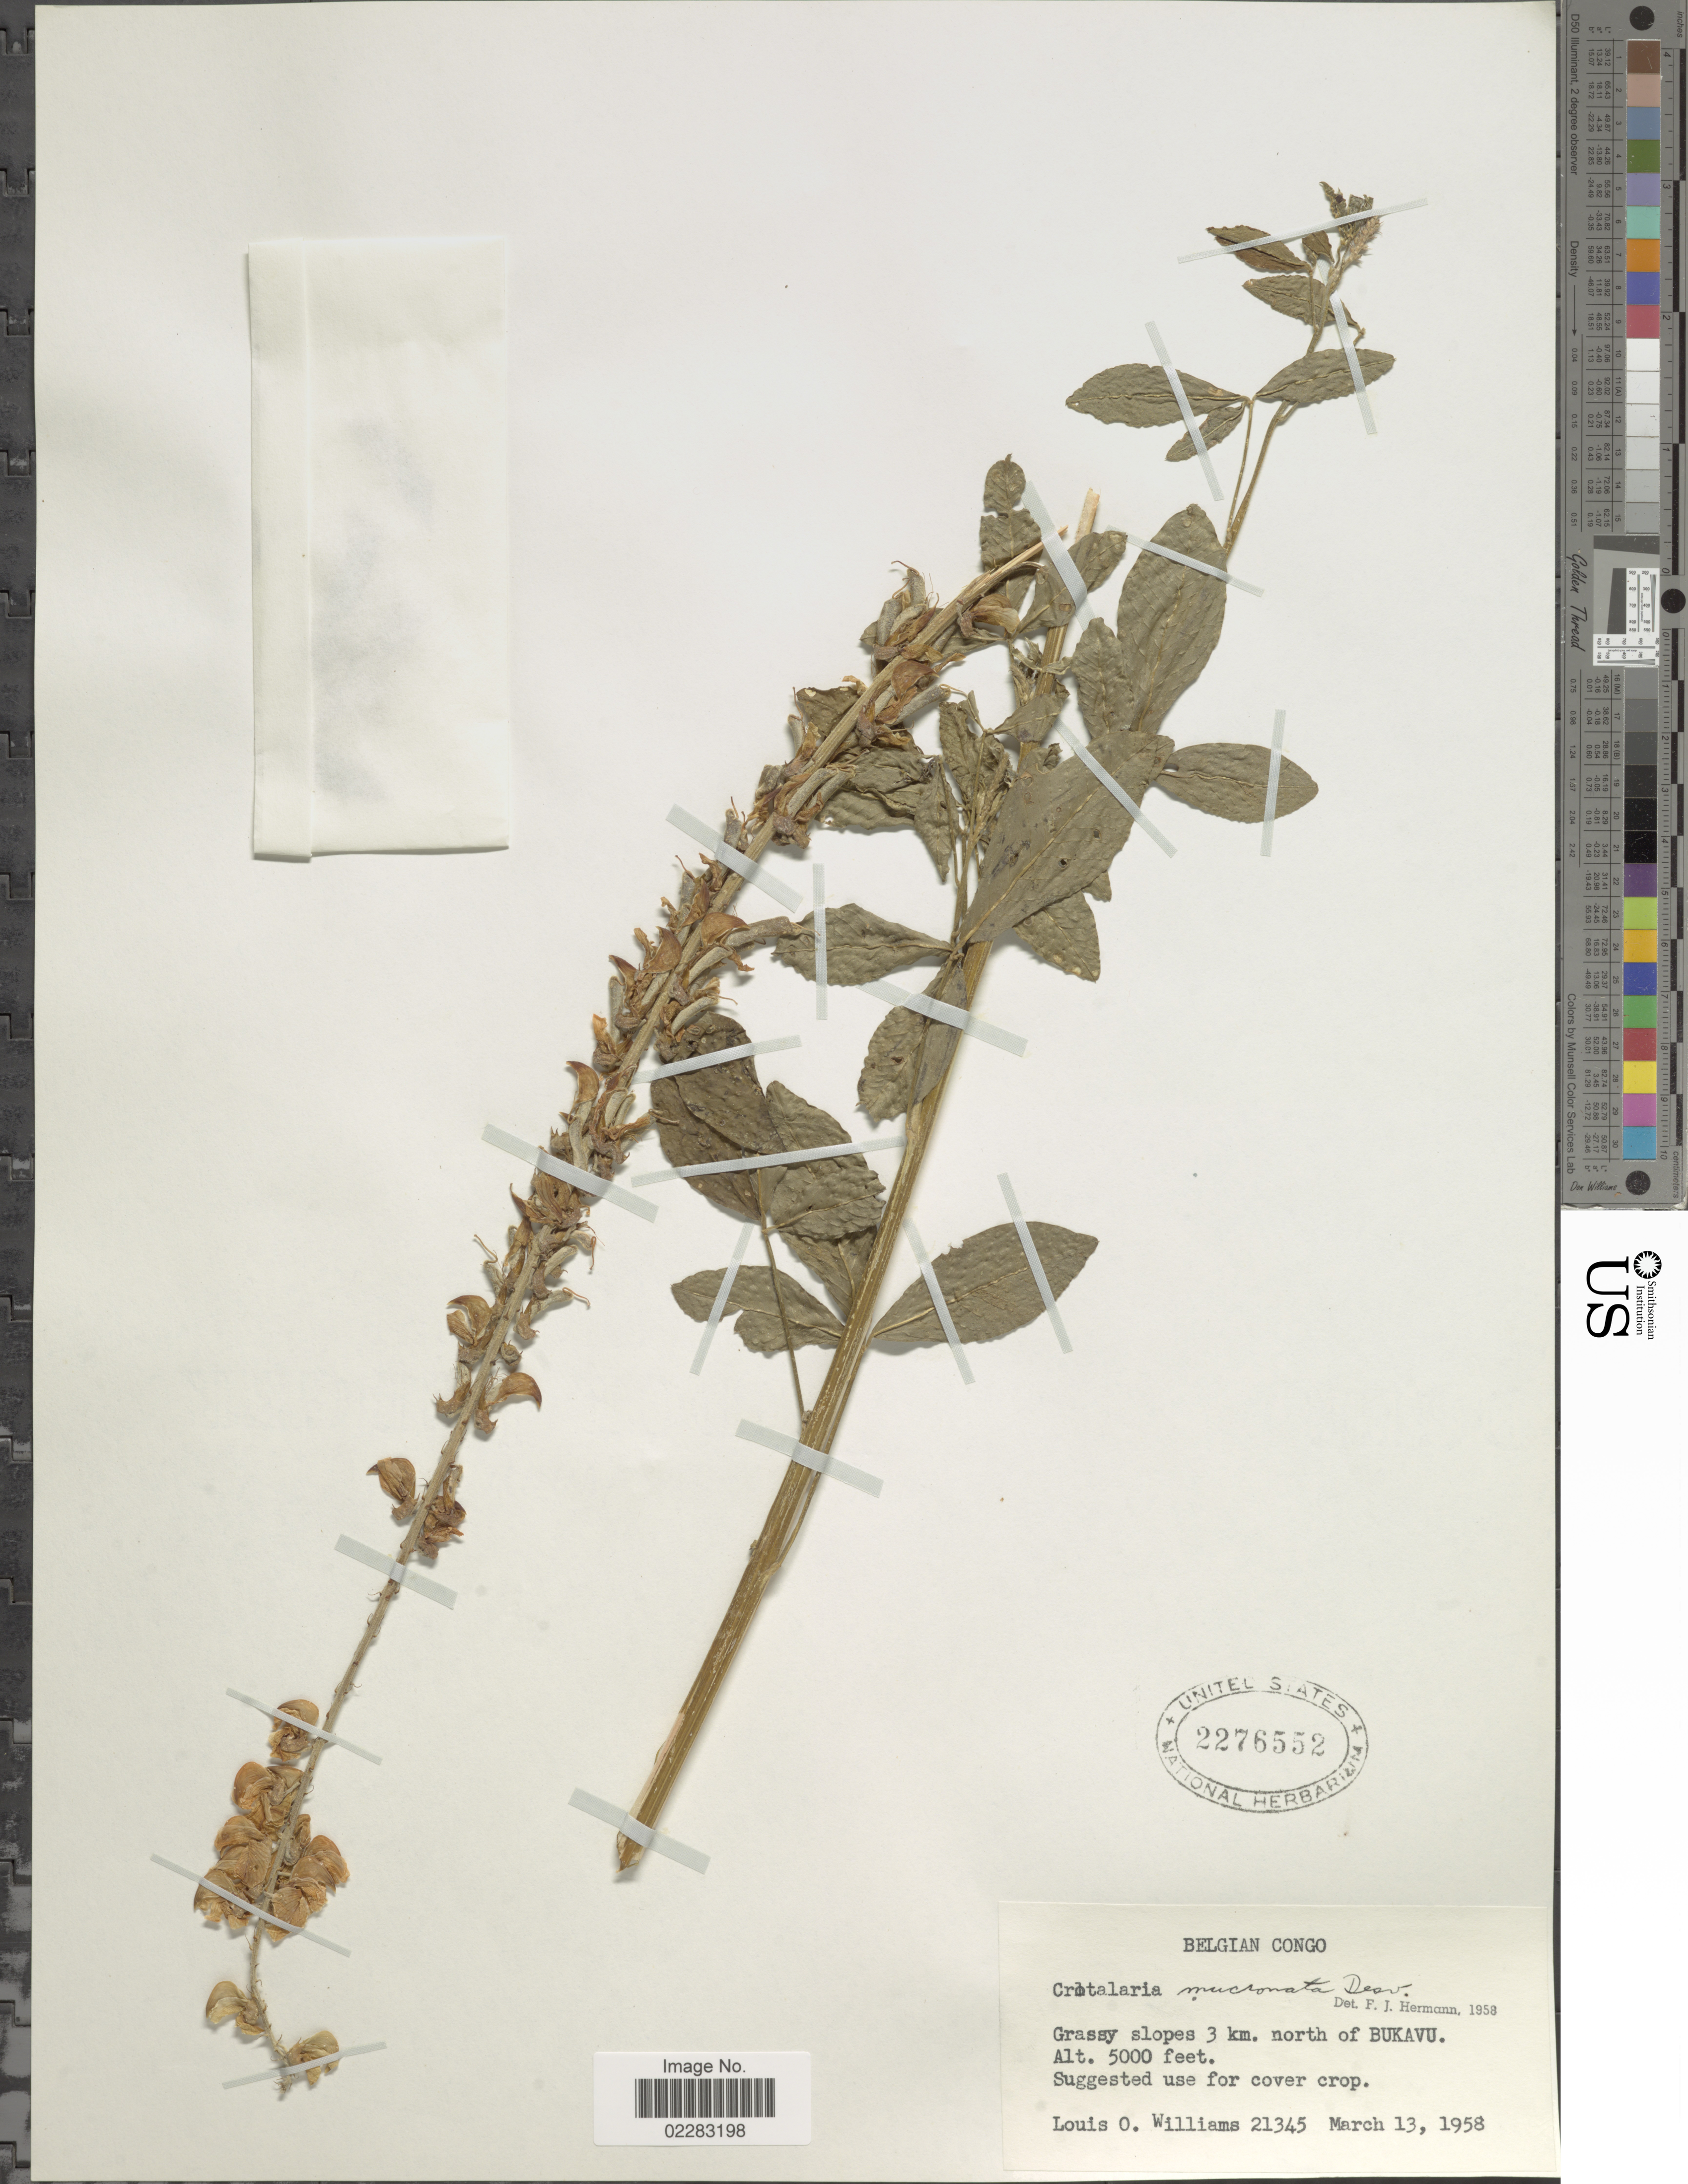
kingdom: Plantae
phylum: Tracheophyta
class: Magnoliopsida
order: Fabales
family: Fabaceae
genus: Crotalaria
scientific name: Crotalaria pallida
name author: Aiton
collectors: L. O. Williams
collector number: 21345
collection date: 1958-03-13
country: Congo, Democratic Republic of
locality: Grassy slopes 3 km. north of Bukavu.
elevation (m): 1524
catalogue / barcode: US 2276552